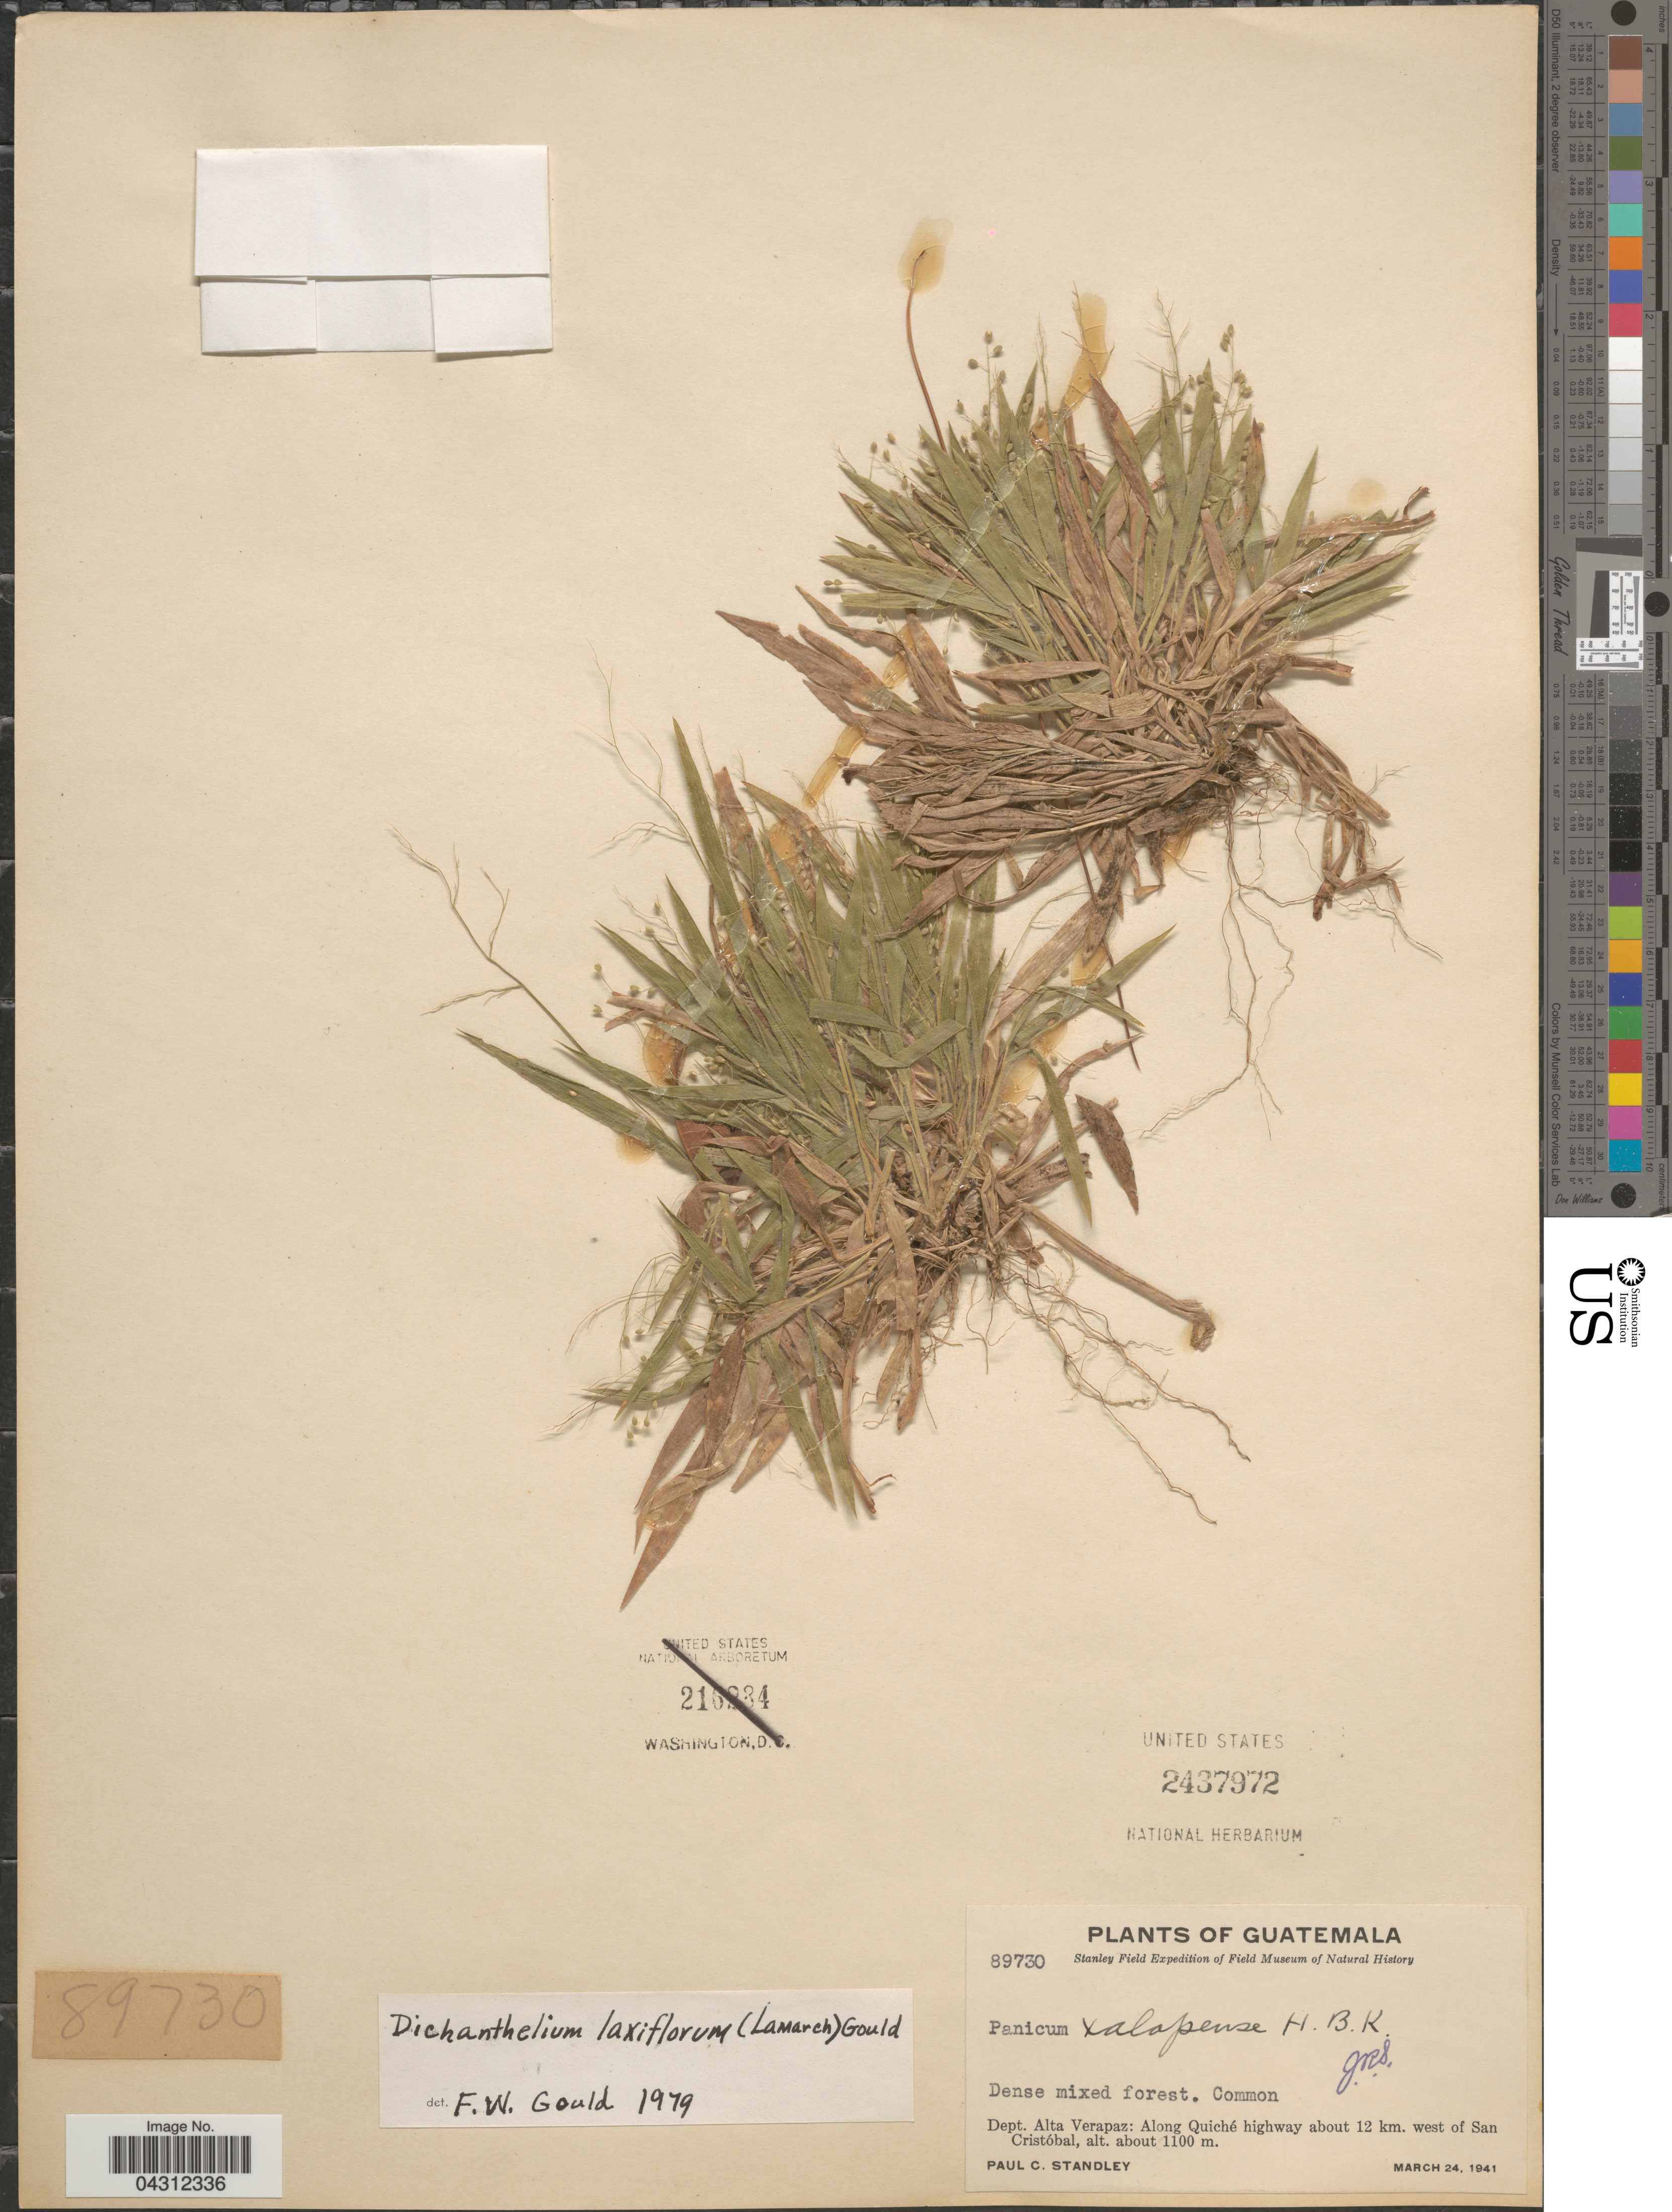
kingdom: Plantae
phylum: Tracheophyta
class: Liliopsida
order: Poales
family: Poaceae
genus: Dichanthelium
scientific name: Dichanthelium laxiflorum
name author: (Lam.) Gould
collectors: P. C. Standley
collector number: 89730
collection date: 1941-03-24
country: Guatemala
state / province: Alta Verapaz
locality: Stanley Field Expedition. Dept. Alta Verapaz: Along Quiché highway about 12 km. west of San Cristóbal.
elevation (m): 1100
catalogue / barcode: US 2437972